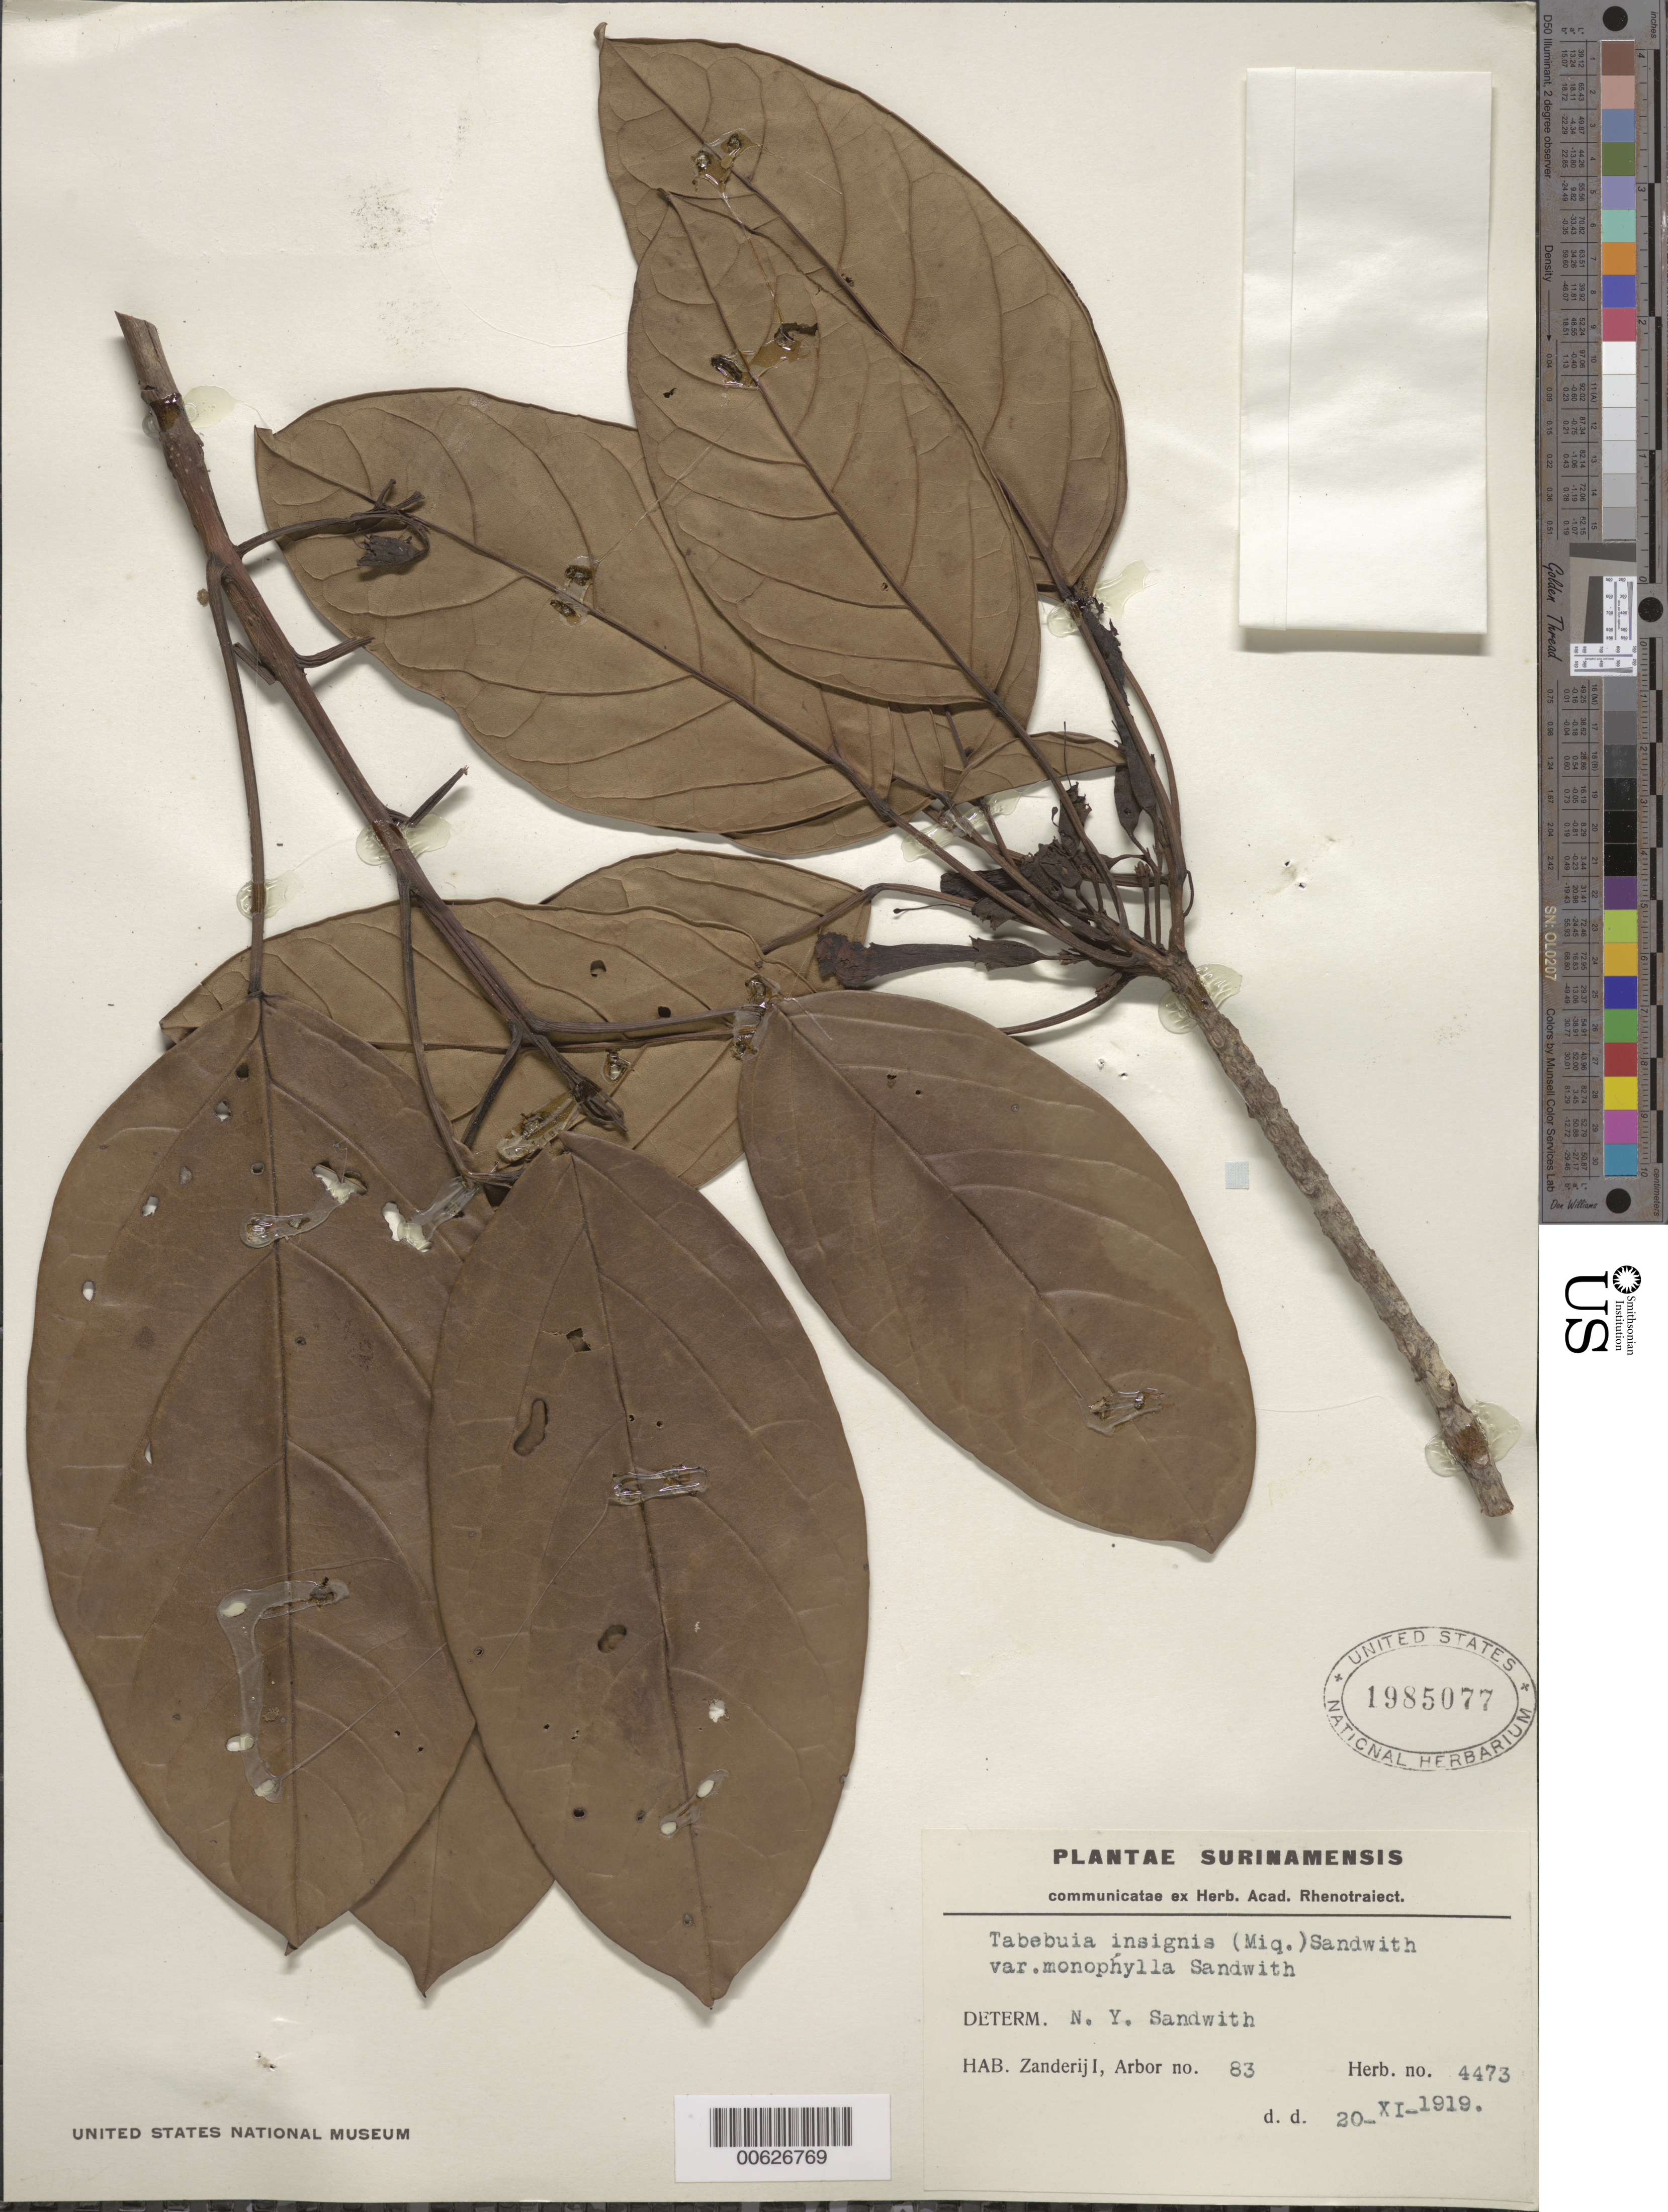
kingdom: Plantae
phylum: Tracheophyta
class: Magnoliopsida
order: Lamiales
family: Bignoniaceae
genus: Tabebuia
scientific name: Tabebuia insignis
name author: (Miq.) Sandwith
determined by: Sandwith, N. Y.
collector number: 4473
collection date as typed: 20-Nov-19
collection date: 1919-11-20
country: Suriname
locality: Zanderij I., Forest Reserve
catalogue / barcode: US 1985077